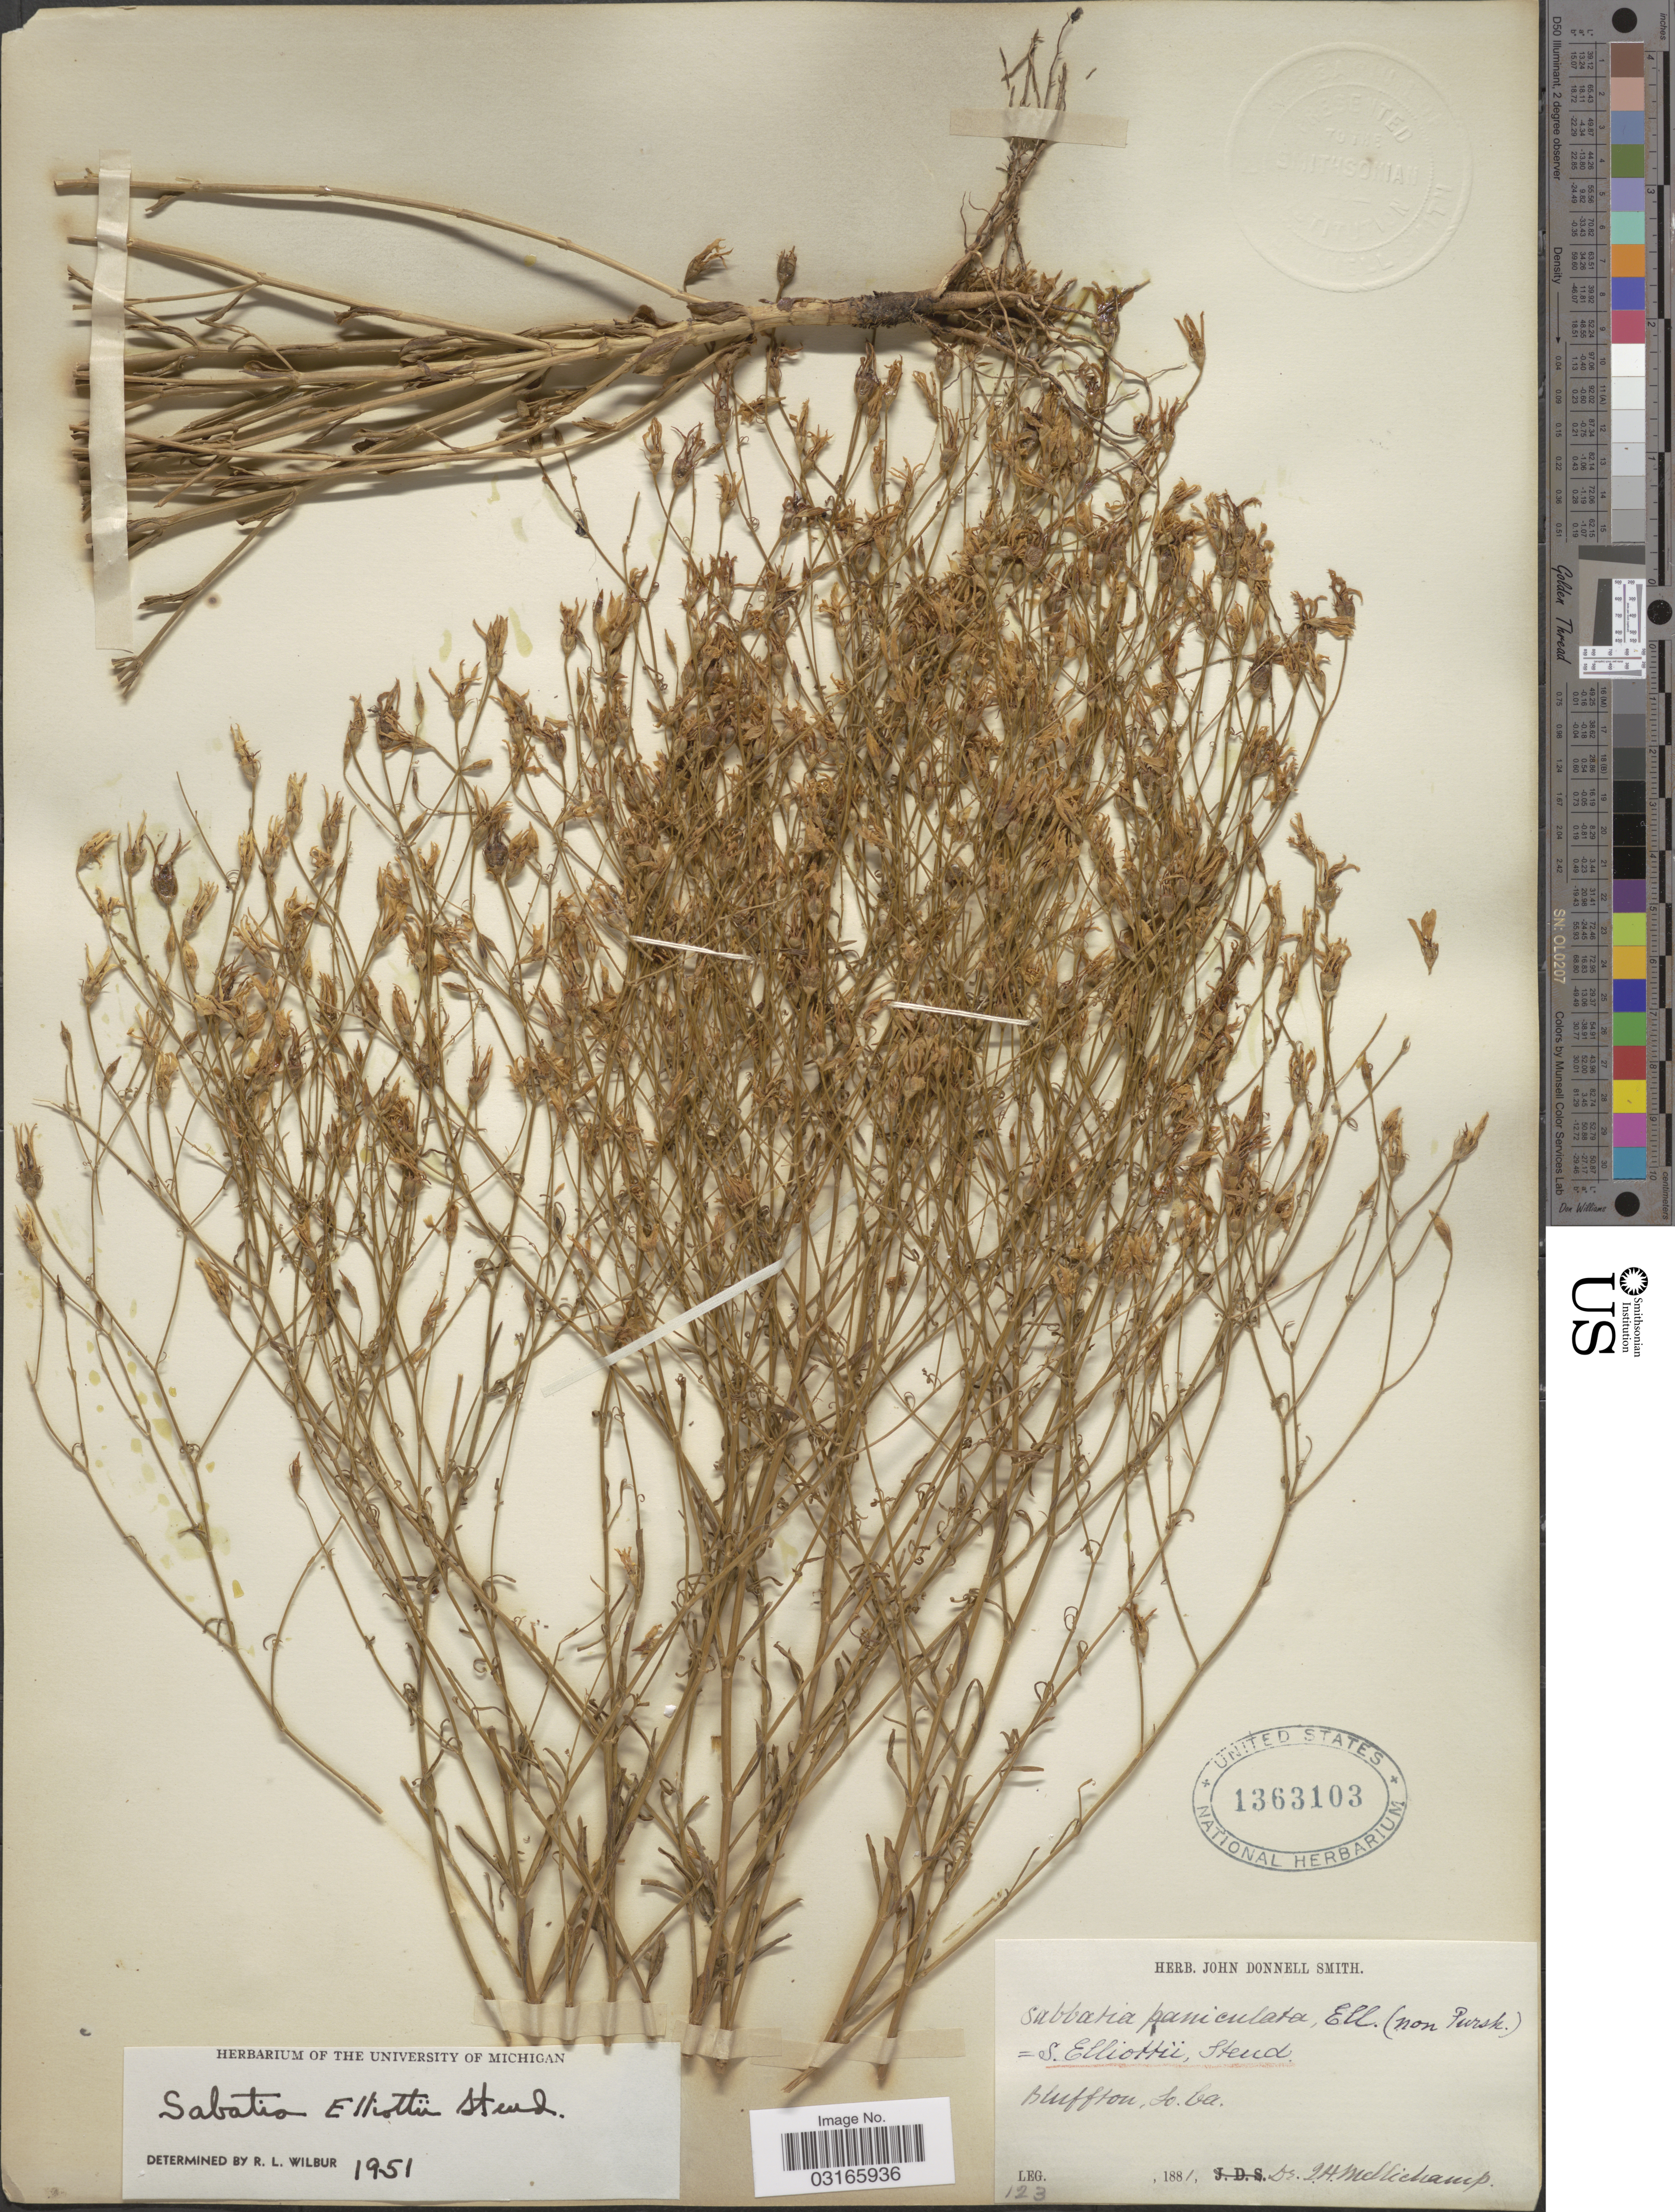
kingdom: Plantae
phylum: Tracheophyta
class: Magnoliopsida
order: Gentianales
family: Gentianaceae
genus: Sabatia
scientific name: Sabatia brevifolia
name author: Raf.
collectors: J. H. Mellichamp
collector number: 123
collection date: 1881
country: United States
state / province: South Carolina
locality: Bluffton, So. Ca.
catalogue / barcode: US 1363103